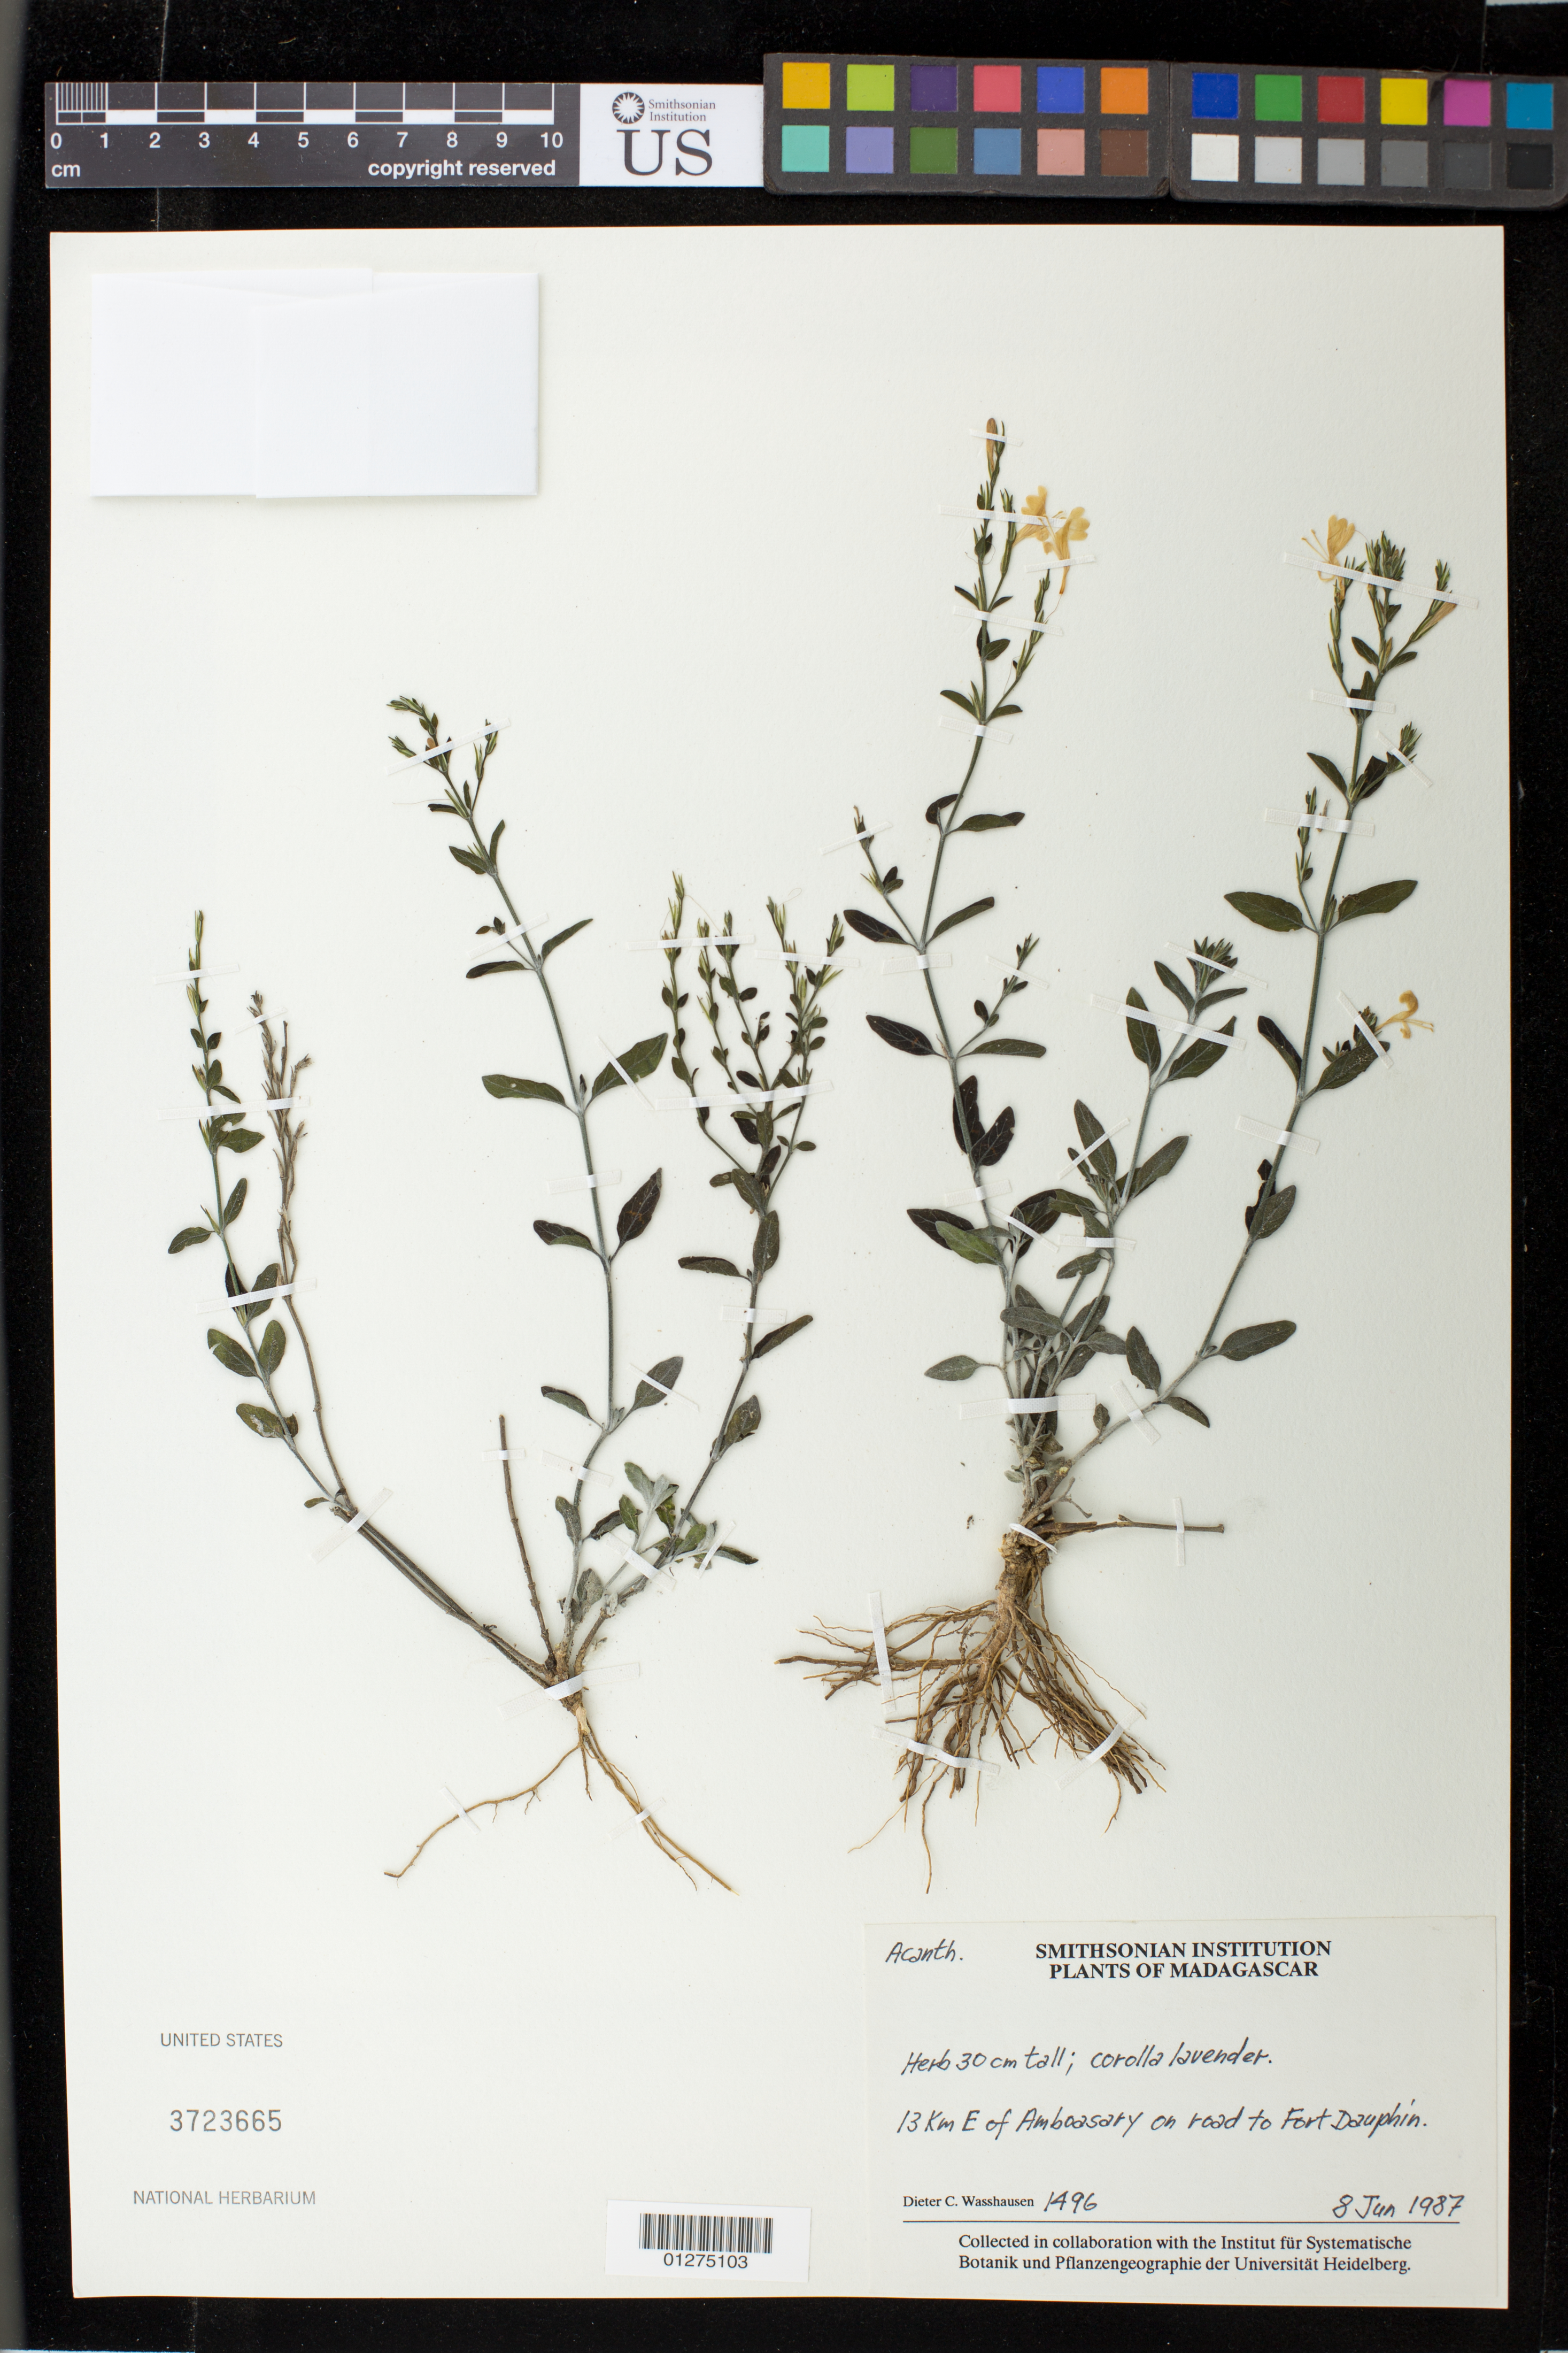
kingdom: Plantae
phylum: Tracheophyta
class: Magnoliopsida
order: Lamiales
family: Acanthaceae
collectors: D. C. Wasshausen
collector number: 1496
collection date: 1987-06-08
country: Madagascar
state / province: Anosy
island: Madagascar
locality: Amboasary, 13 km E, on road to Ft. Dauphin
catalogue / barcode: US 3723665